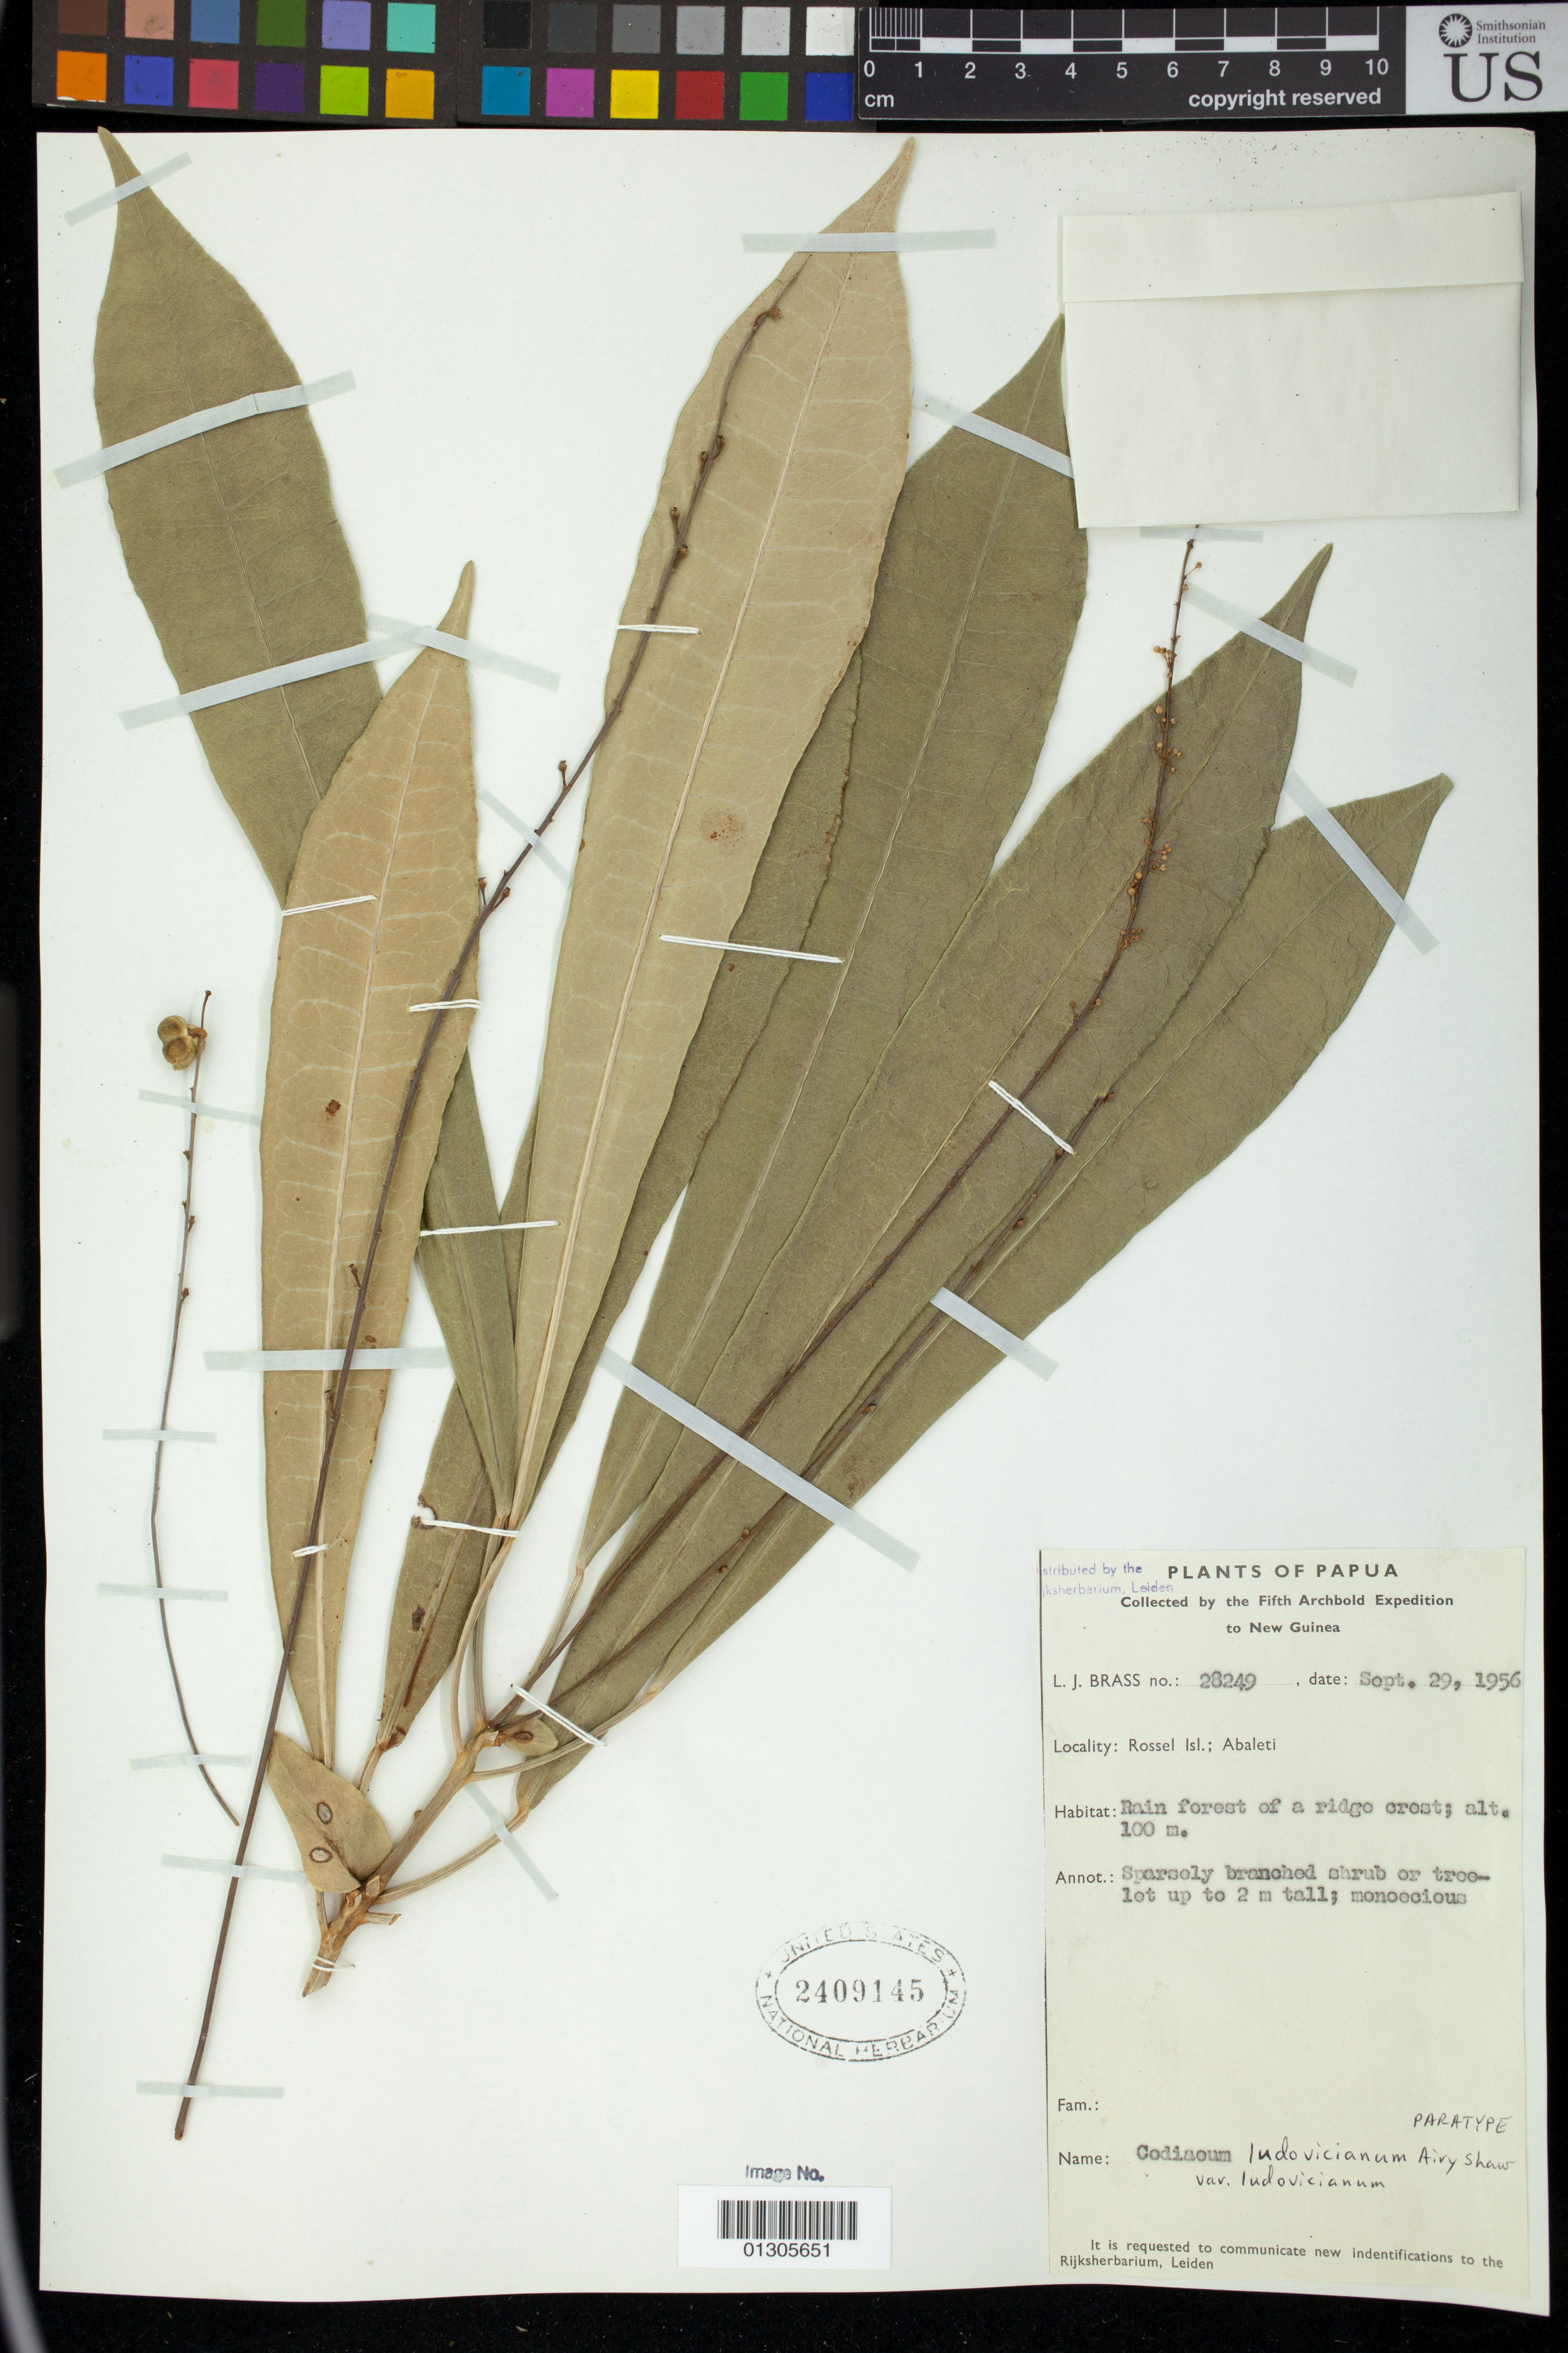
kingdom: Plantae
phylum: Tracheophyta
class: Magnoliopsida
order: Malpighiales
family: Euphorbiaceae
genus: Codiaeum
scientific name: Codiaeum ludovicianum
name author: Airy Shaw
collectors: L. J. Brass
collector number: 28249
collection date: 1956-09-29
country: Papua New Guinea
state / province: Milne Bay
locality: Rossel Isl., Abaleti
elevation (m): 100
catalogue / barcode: US 2409145